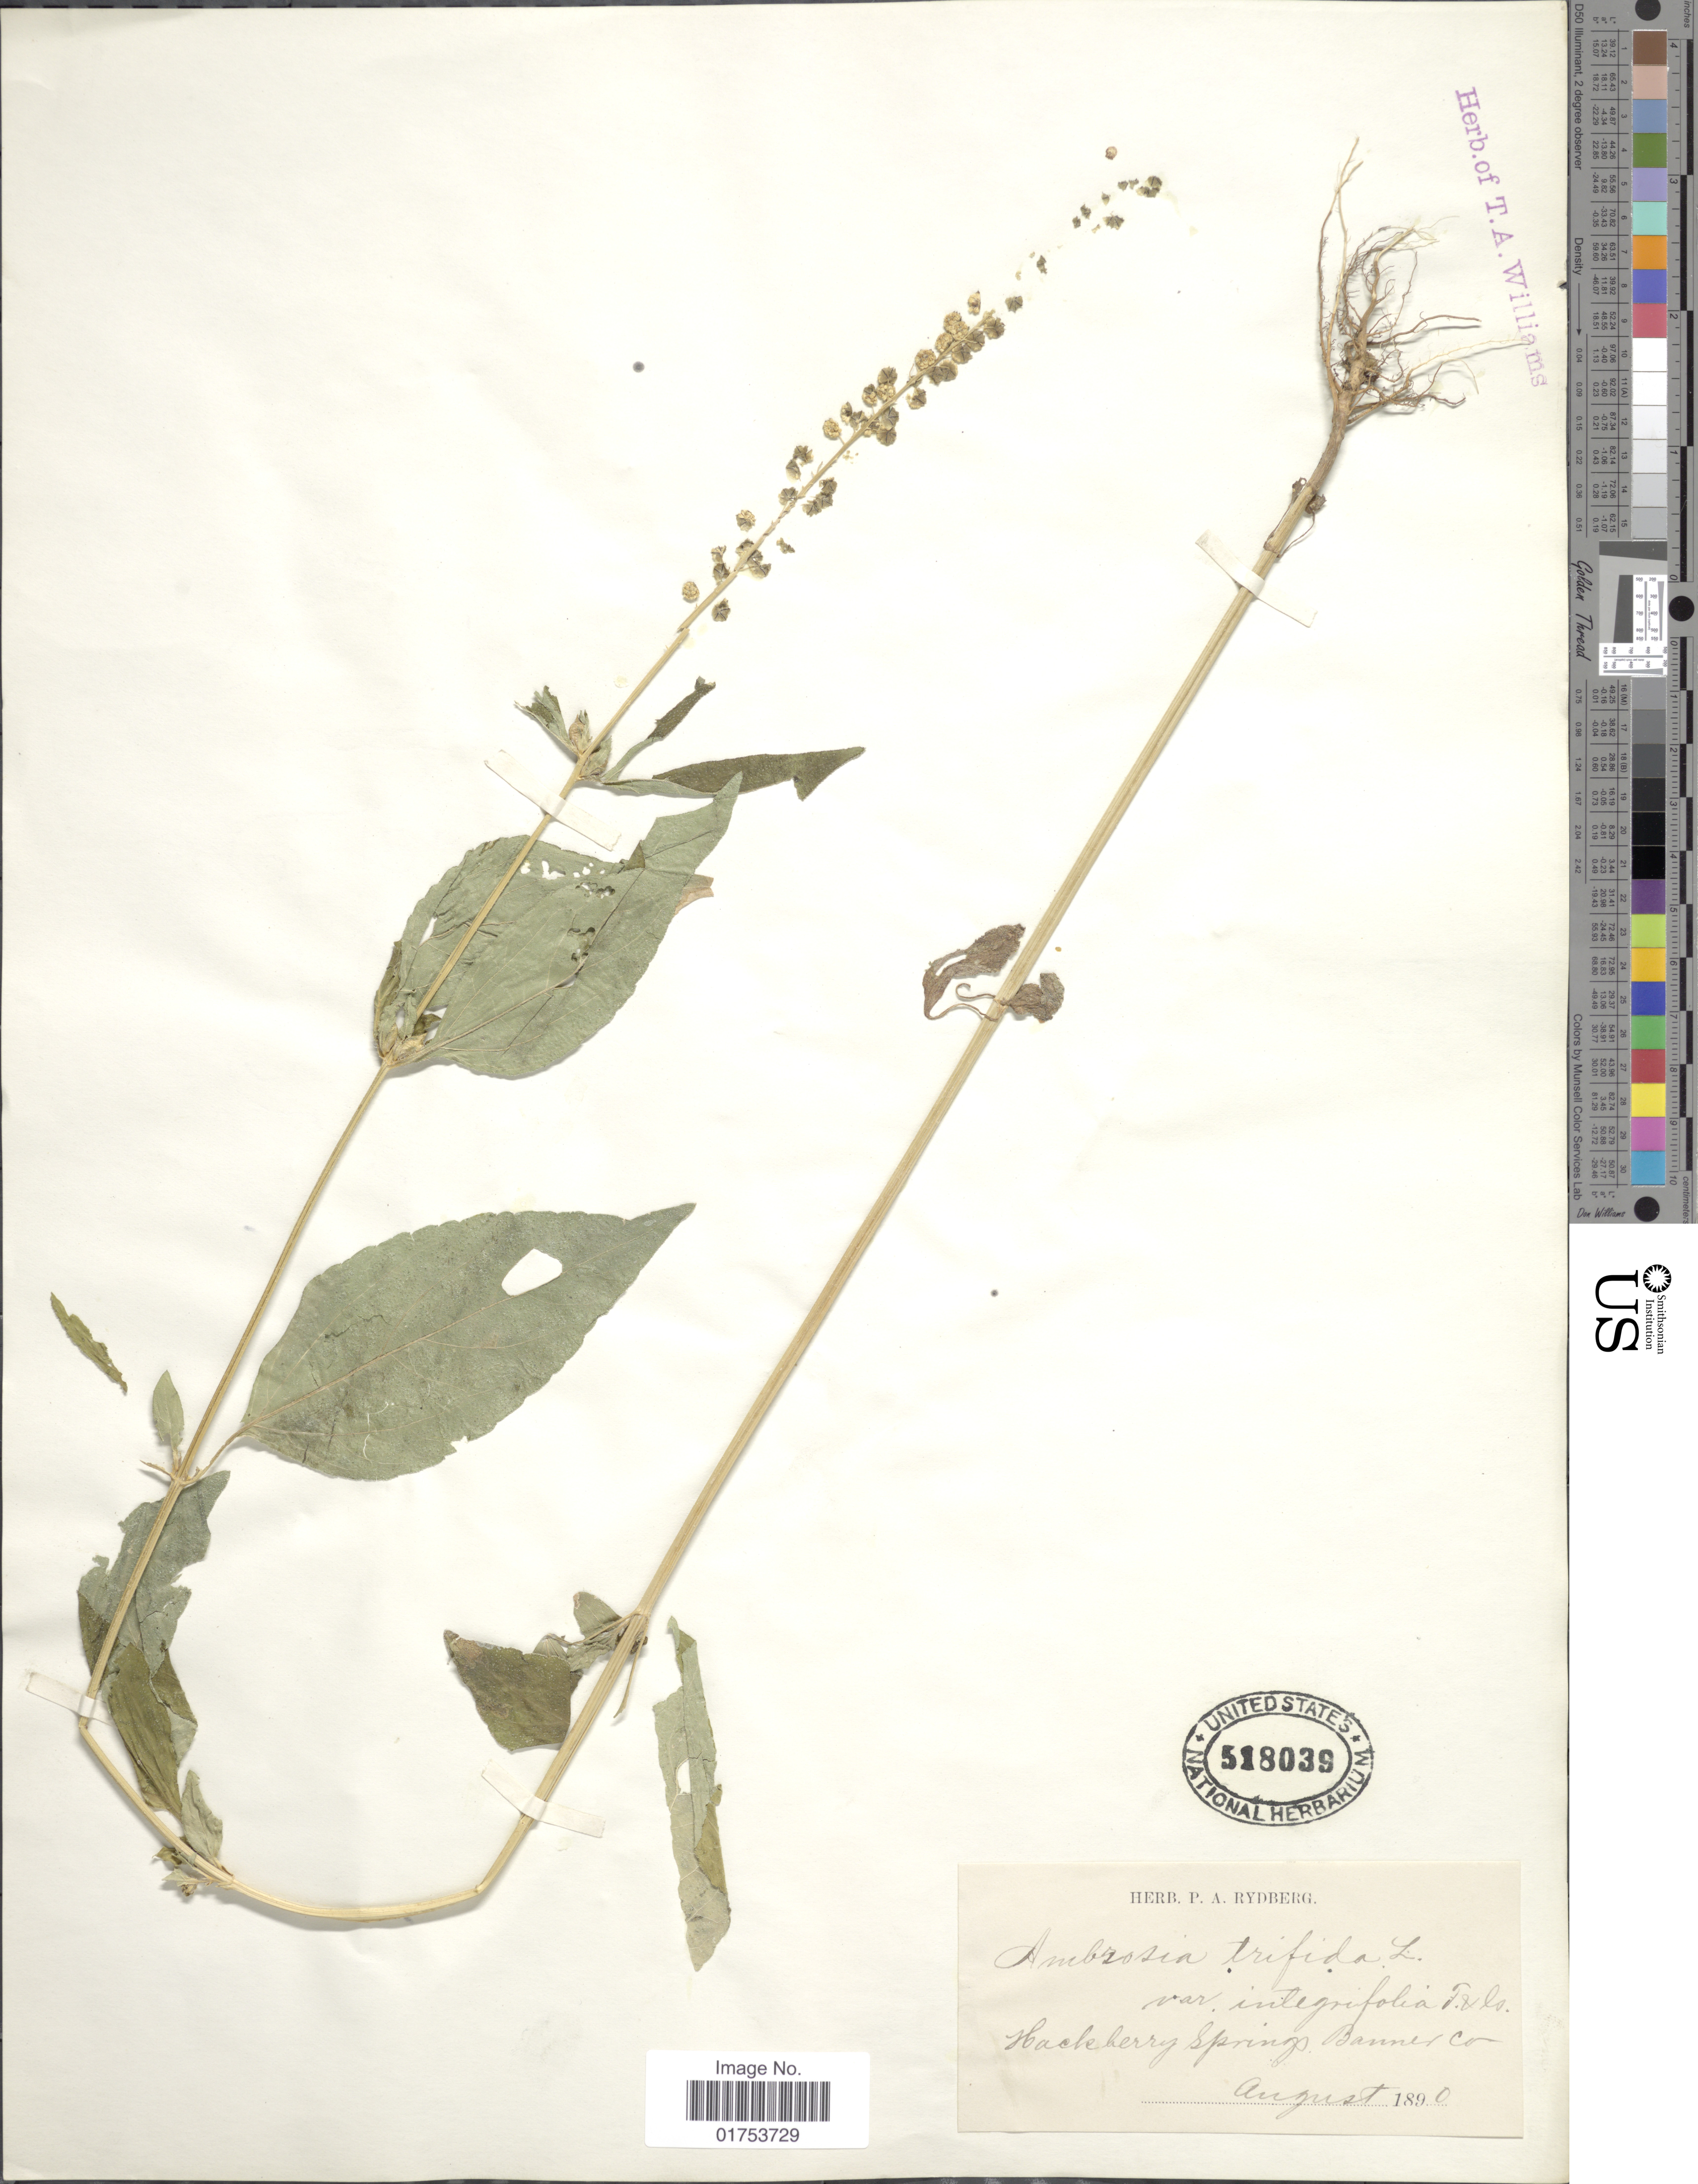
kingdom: Plantae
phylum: Tracheophyta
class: Magnoliopsida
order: Asterales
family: Asteraceae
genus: Ambrosia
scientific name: Ambrosia trifida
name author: L.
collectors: ex herb. P. A. Rydberg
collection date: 1890-08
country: United States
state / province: Nebraska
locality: Hackberry Springs, Banner Co.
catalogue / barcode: US 518039